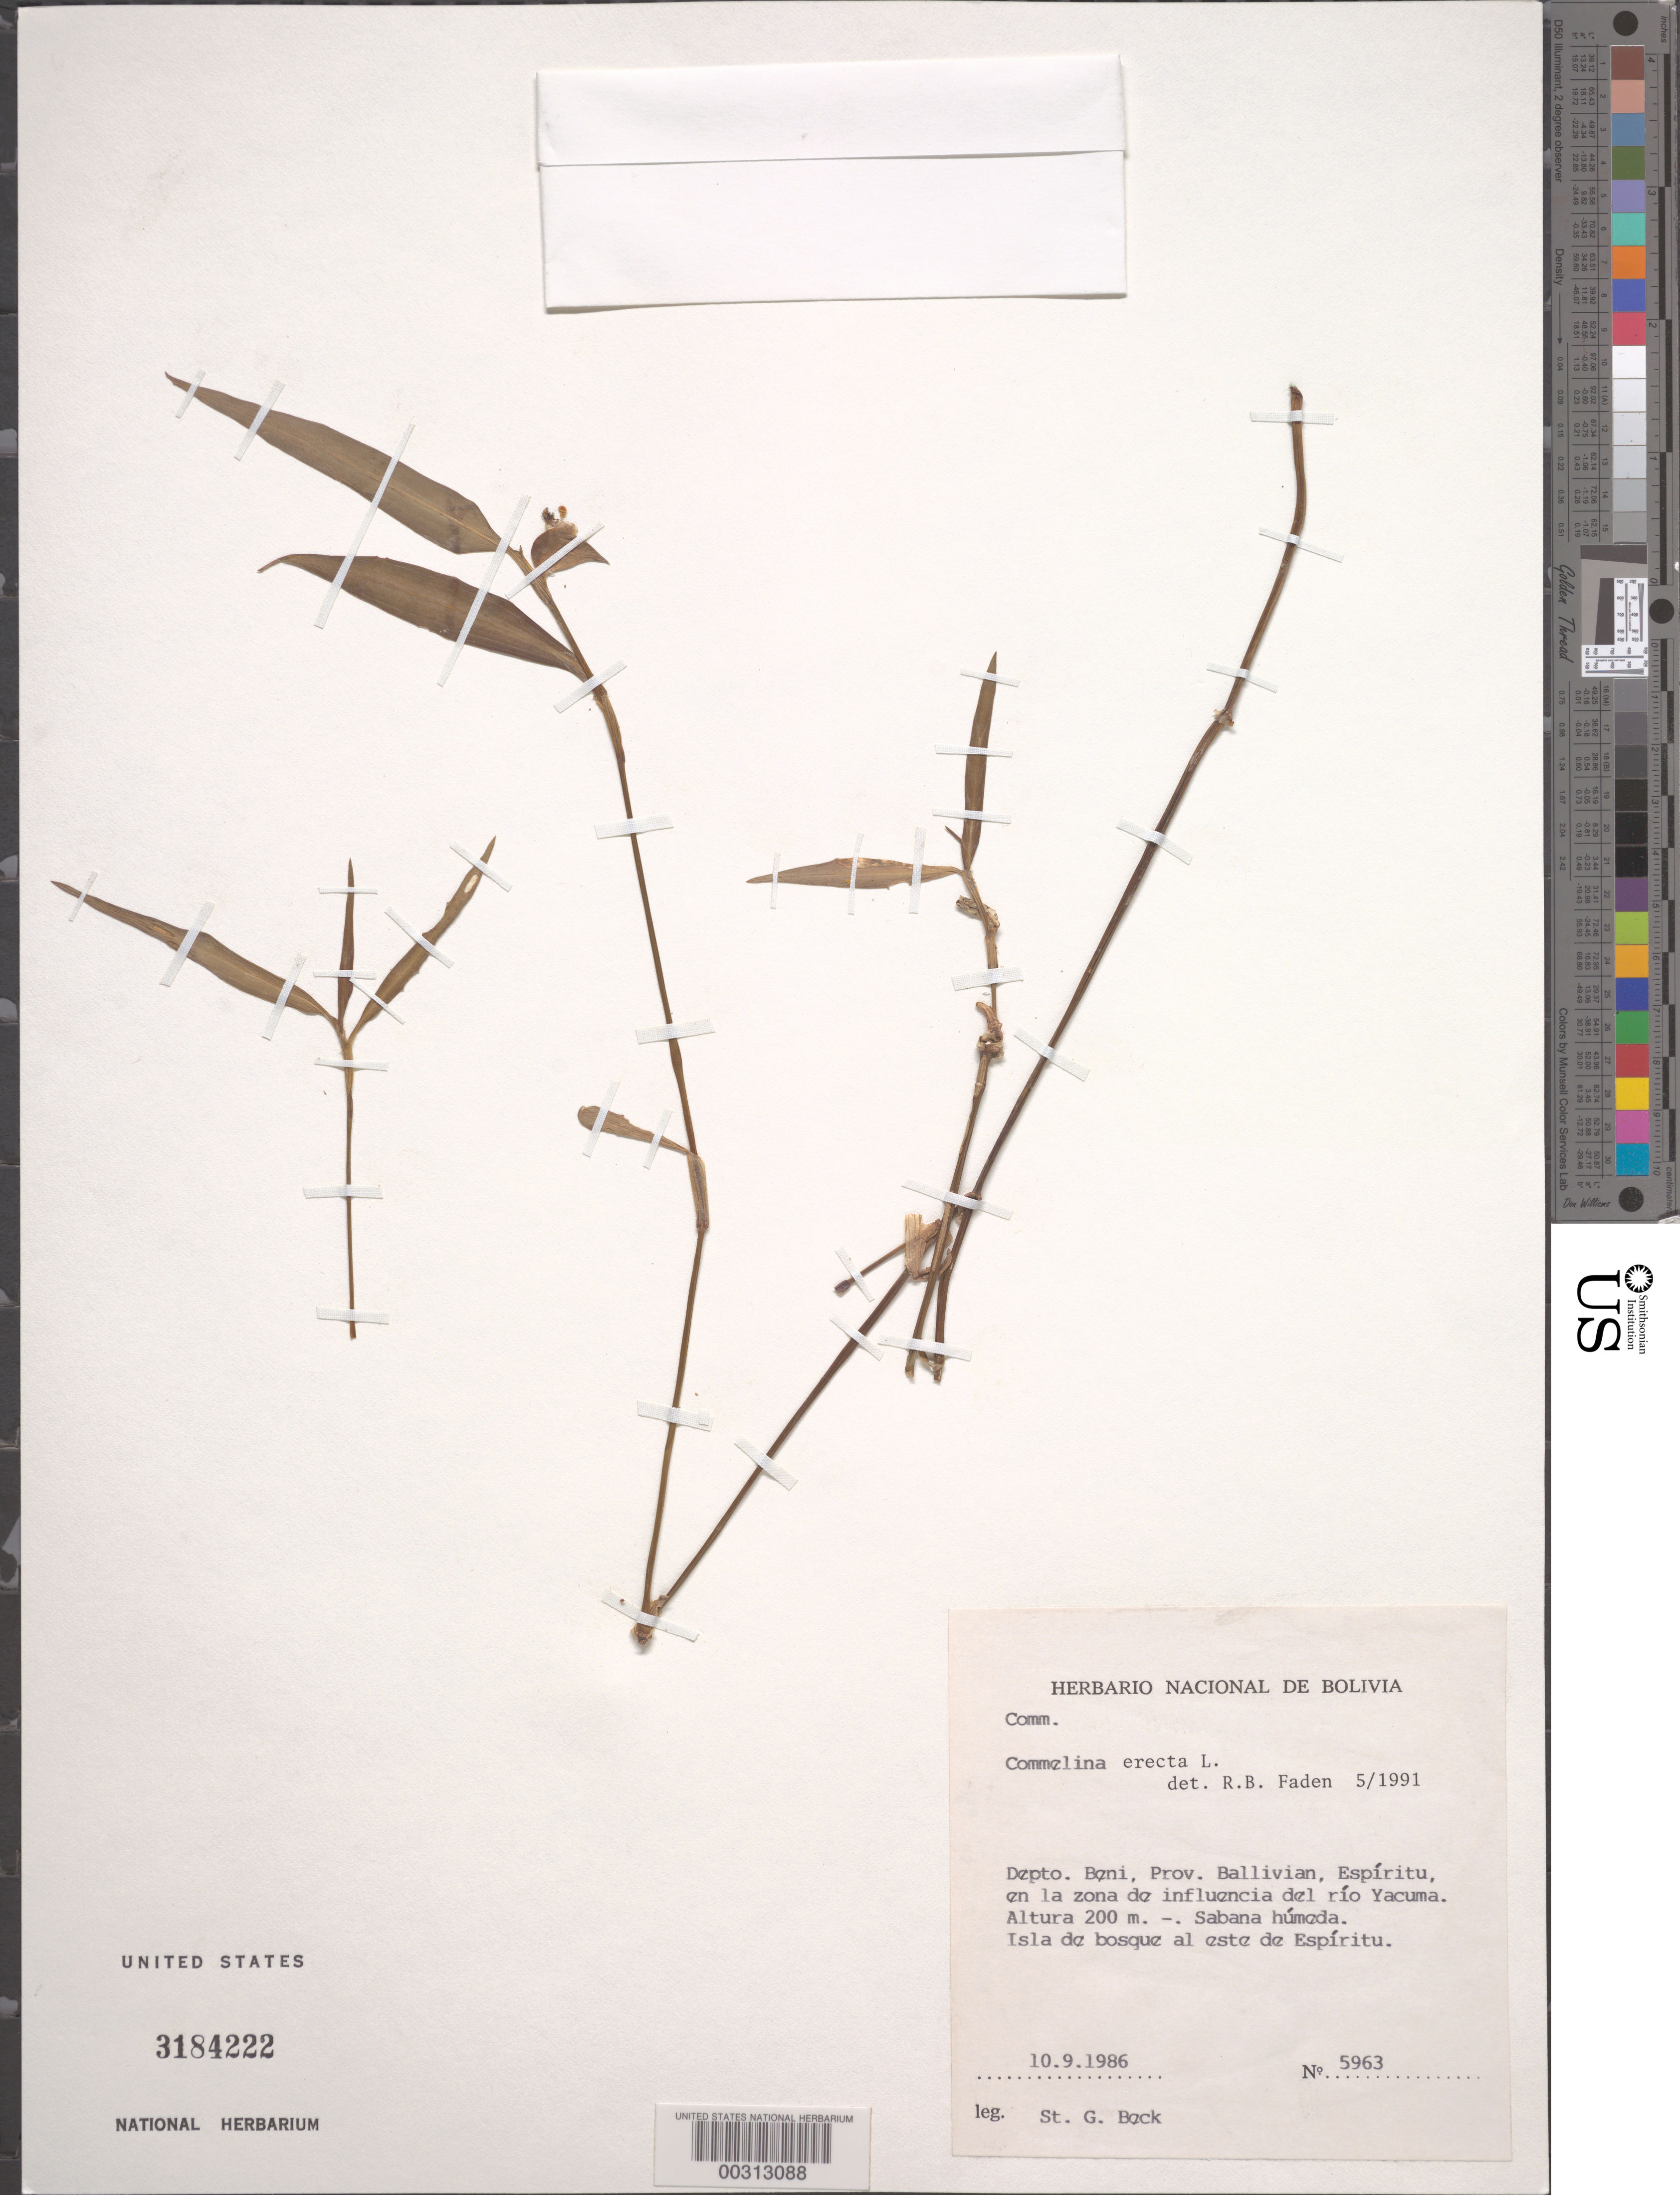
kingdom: Plantae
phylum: Tracheophyta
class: Liliopsida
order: Commelinales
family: Commelinaceae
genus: Commelina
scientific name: Commelina erecta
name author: L.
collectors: S. G. Beck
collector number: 5963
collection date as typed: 10 Sep 1986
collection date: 1986-09-10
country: Bolivia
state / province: Beni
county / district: General José Ballivián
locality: Del Rio Yacuma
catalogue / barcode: US 3184222